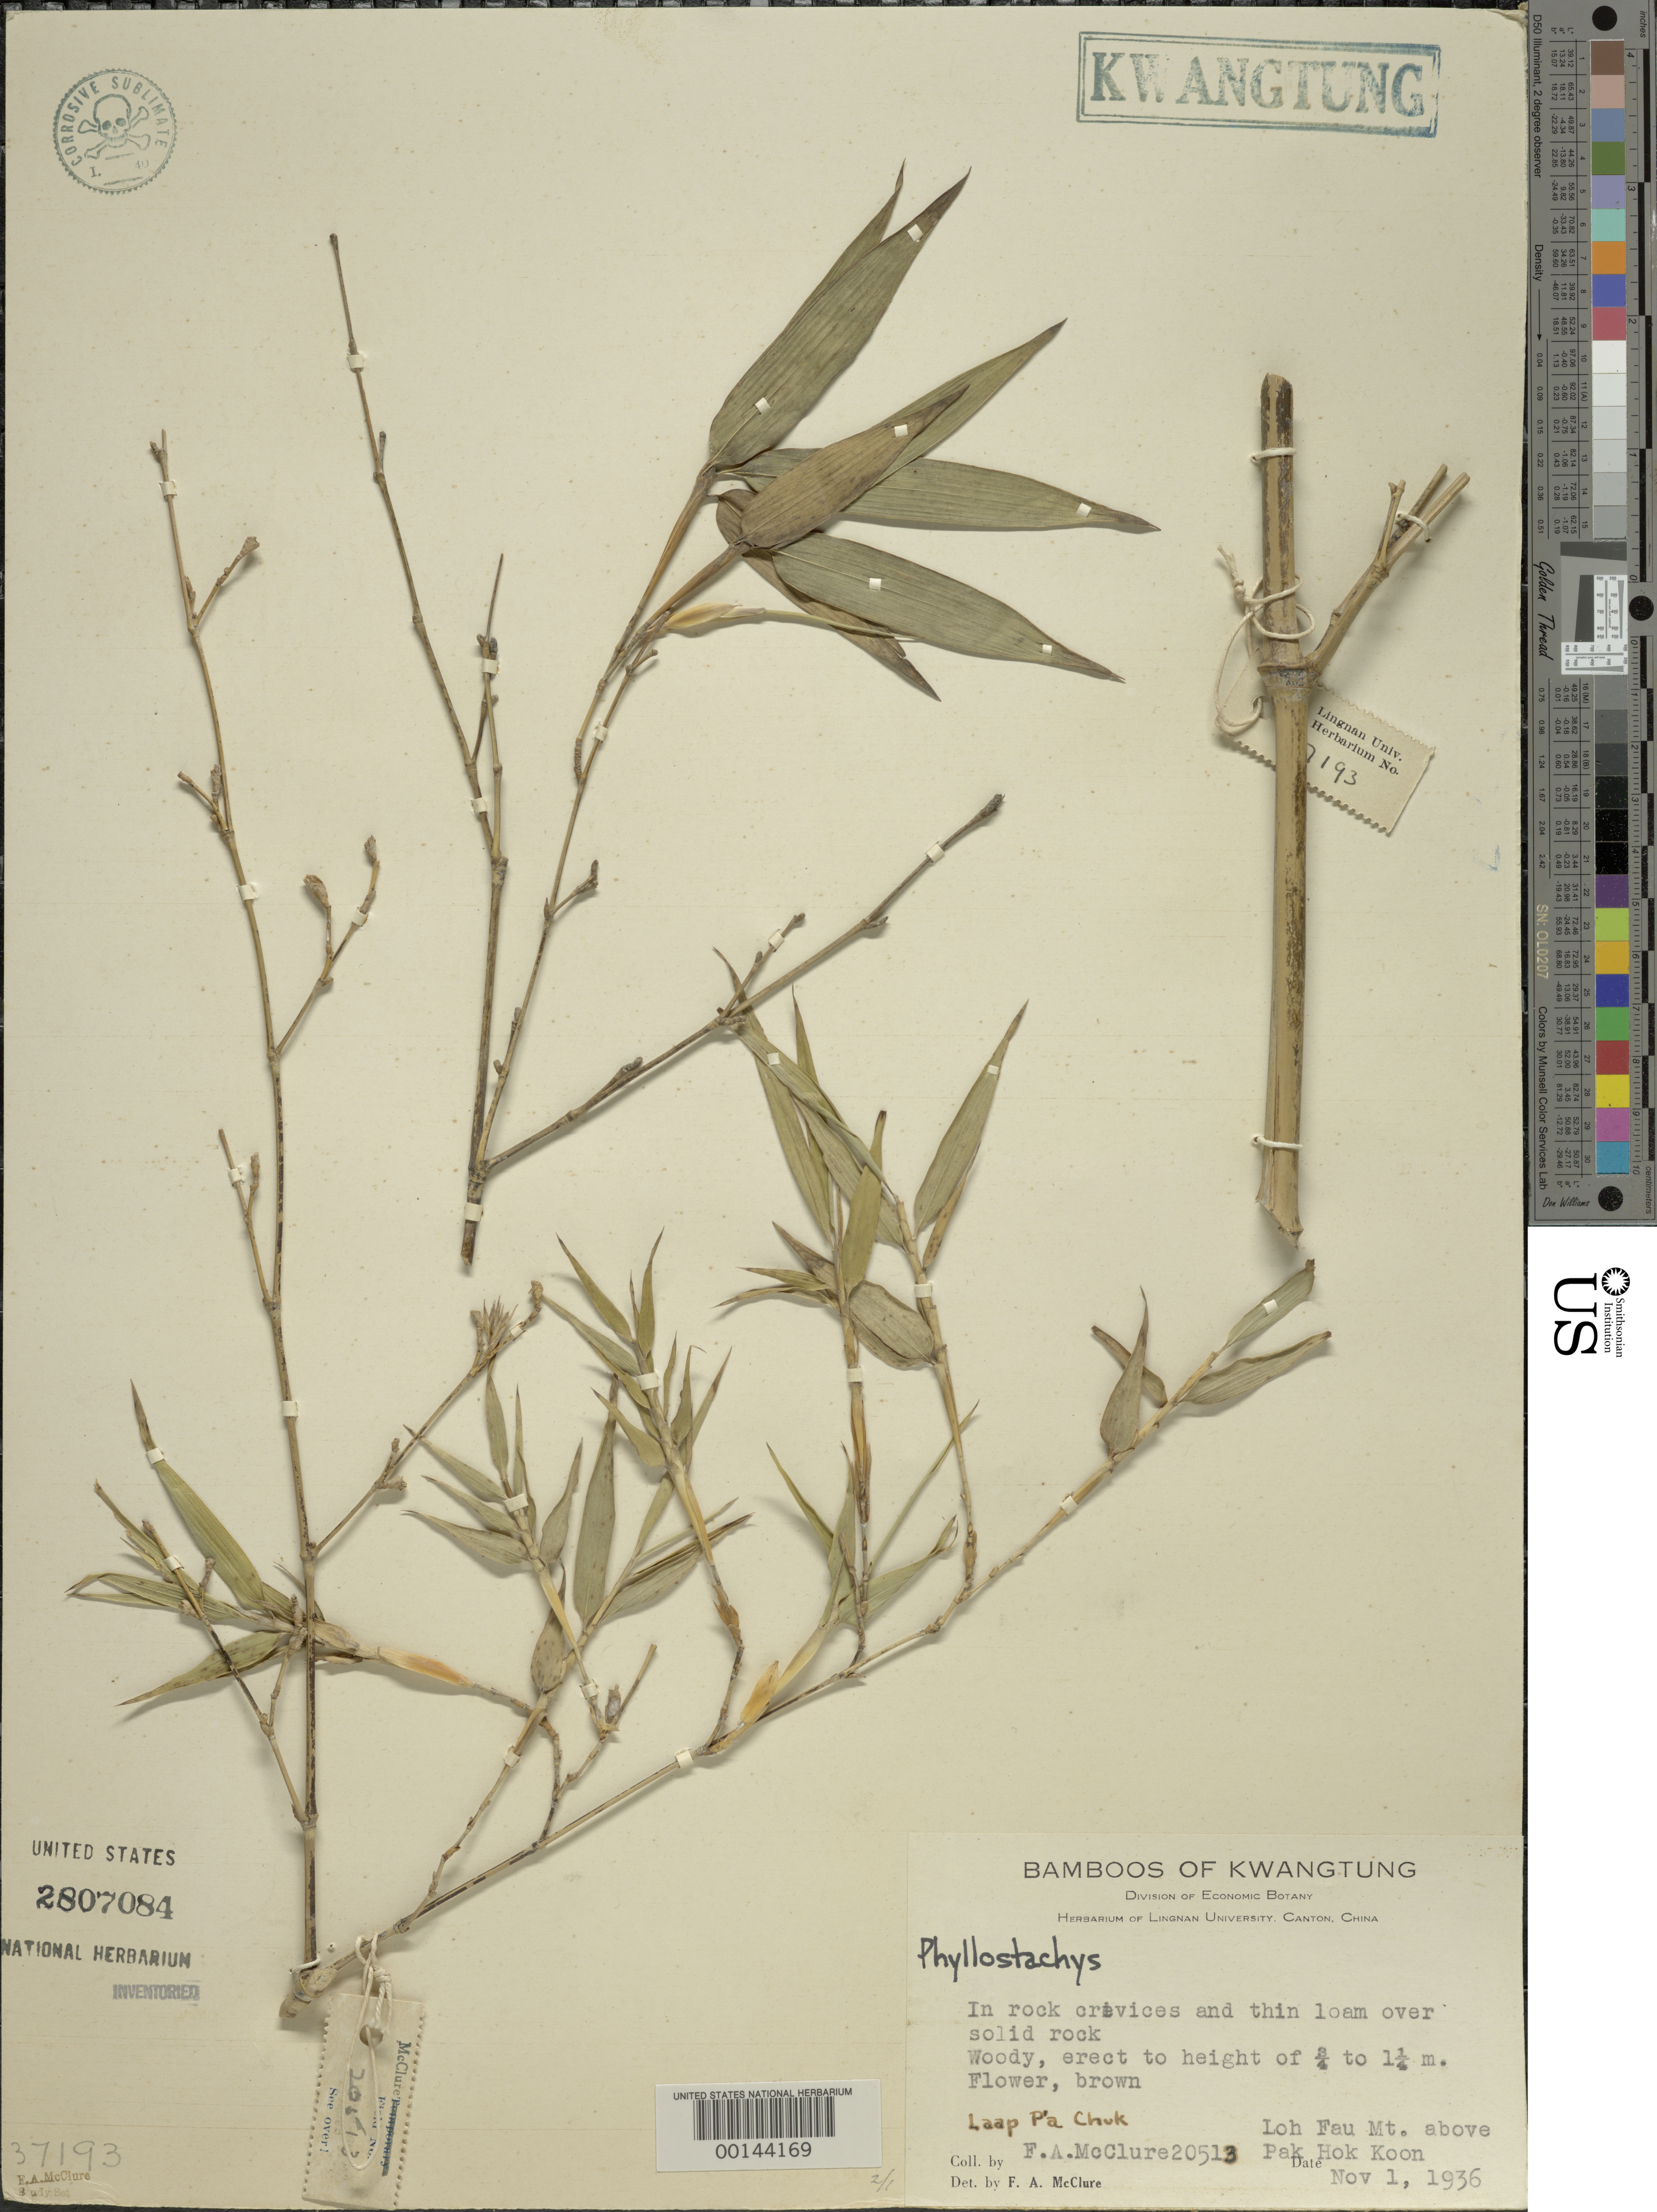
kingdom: Plantae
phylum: Tracheophyta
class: Liliopsida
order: Poales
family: Poaceae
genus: Phyllostachys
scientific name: Phyllostachys sp.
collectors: F. A. McClure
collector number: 20513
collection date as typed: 01 Nov 1936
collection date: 1936-11-01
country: China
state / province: Guangdong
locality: Pak hok koon, loh fau mt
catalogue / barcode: US 2807084